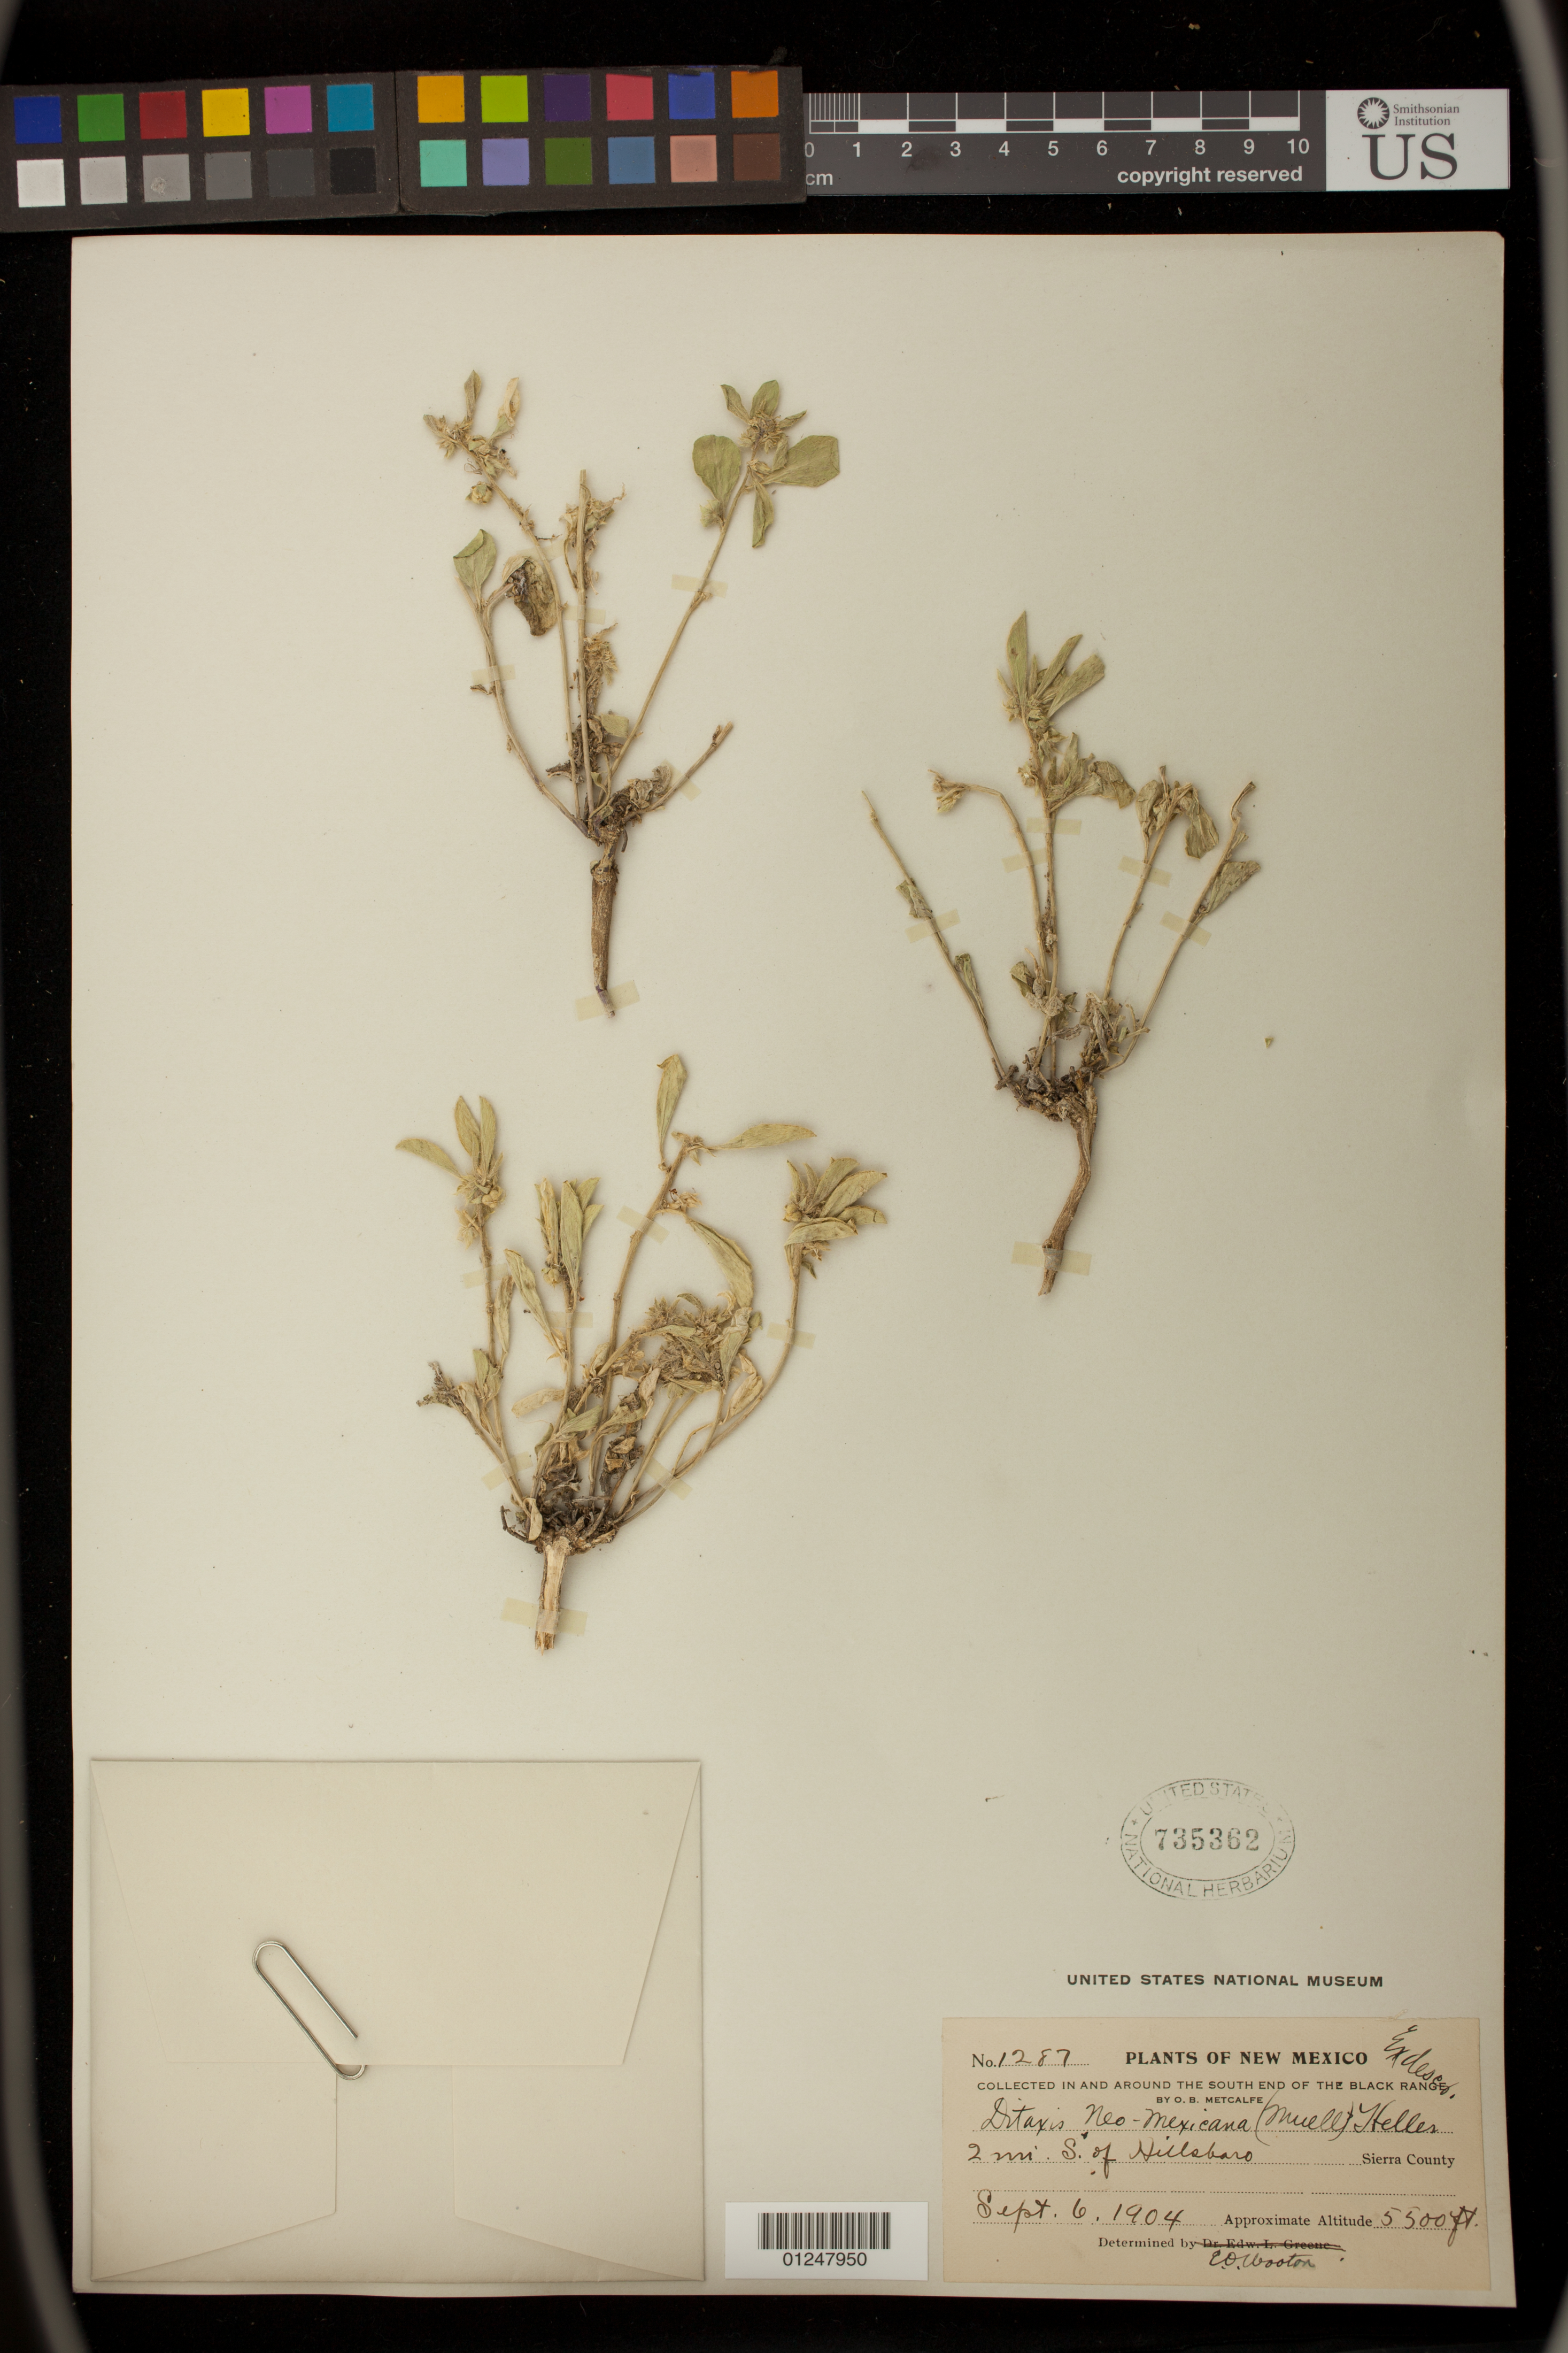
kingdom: Plantae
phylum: Tracheophyta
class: Magnoliopsida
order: Malpighiales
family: Euphorbiaceae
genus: Argythamnia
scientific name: Argythamnia serrata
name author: (Torr.) Müll. Arg.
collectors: O. B. Metcalfe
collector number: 1287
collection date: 1904-09-06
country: United States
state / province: New Mexico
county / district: Sierra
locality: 2 mi S of Hillsboro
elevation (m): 1676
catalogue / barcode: US 735362